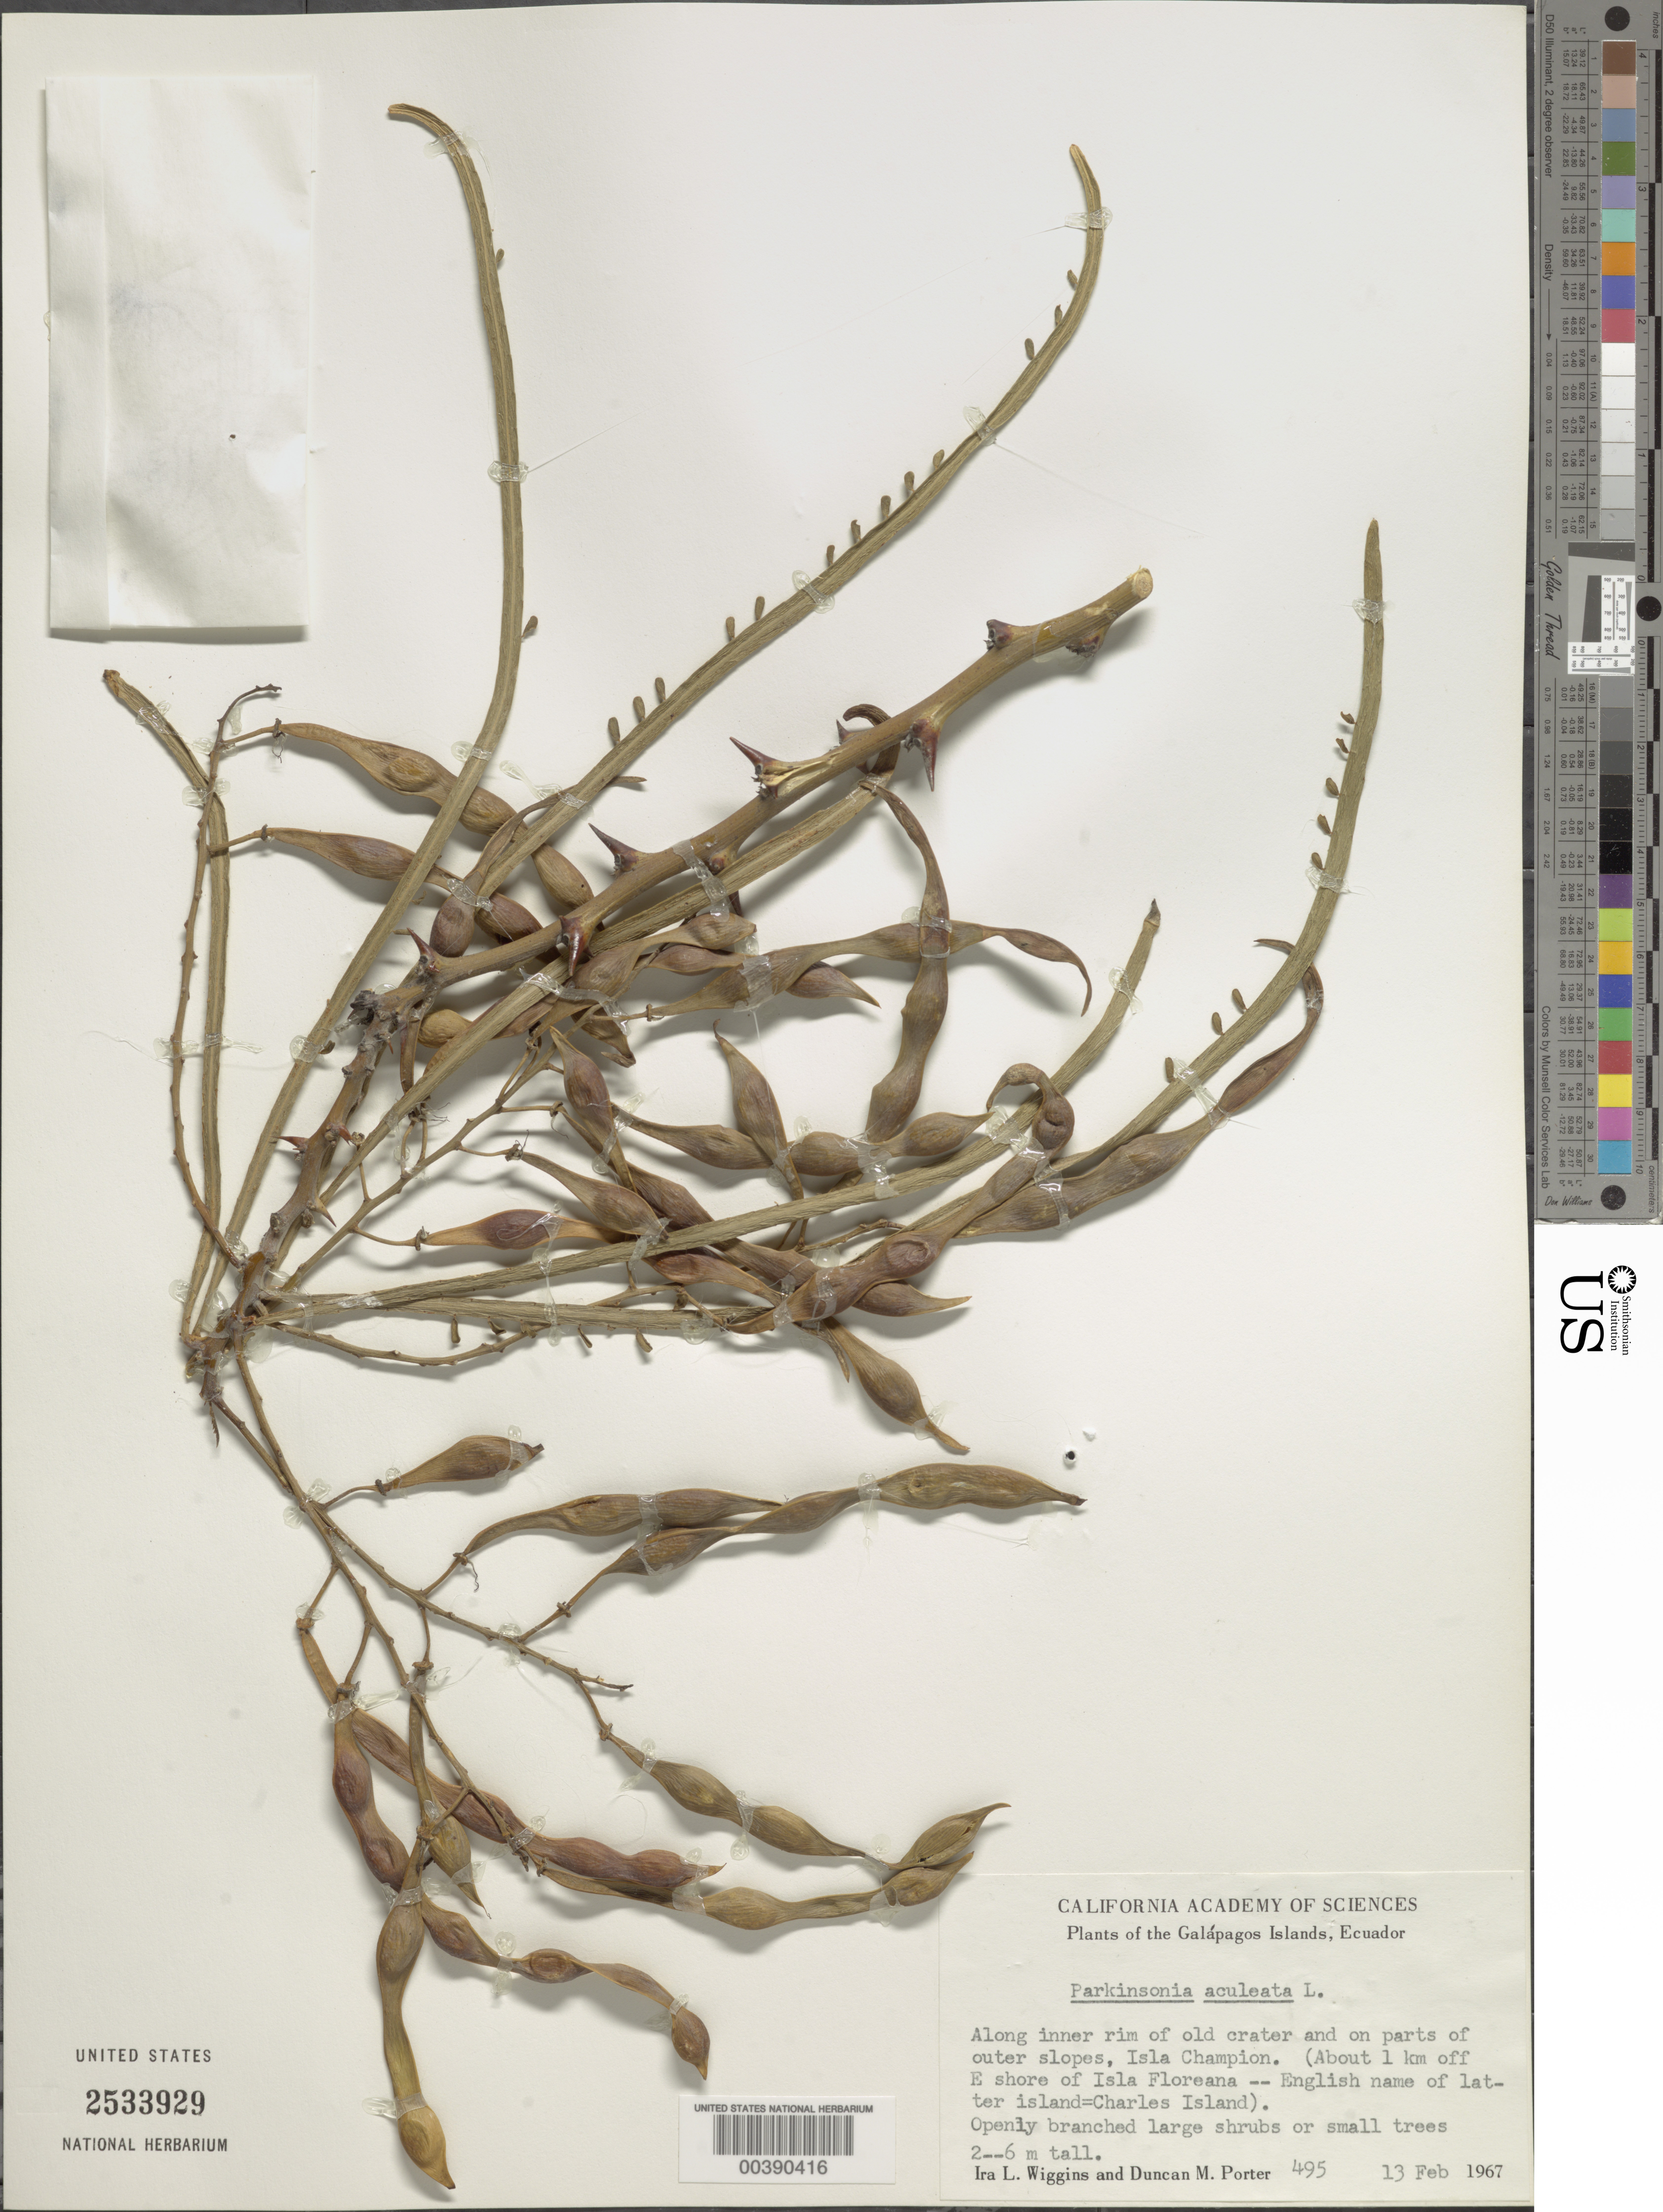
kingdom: Plantae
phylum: Tracheophyta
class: Magnoliopsida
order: Fabales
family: Fabaceae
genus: Parkinsonia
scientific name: Parkinsonia aculeata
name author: L.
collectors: I. L. Wiggins & D. M. Porter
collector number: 495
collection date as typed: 13 Feb 1967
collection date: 1967-02-13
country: Ecuador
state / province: Colón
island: Champion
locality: Isla Champion, about 1 km of f E shore of Isla Santa Maria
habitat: Along inner rim of old crater and on parts of outer slopes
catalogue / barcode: US 2533929